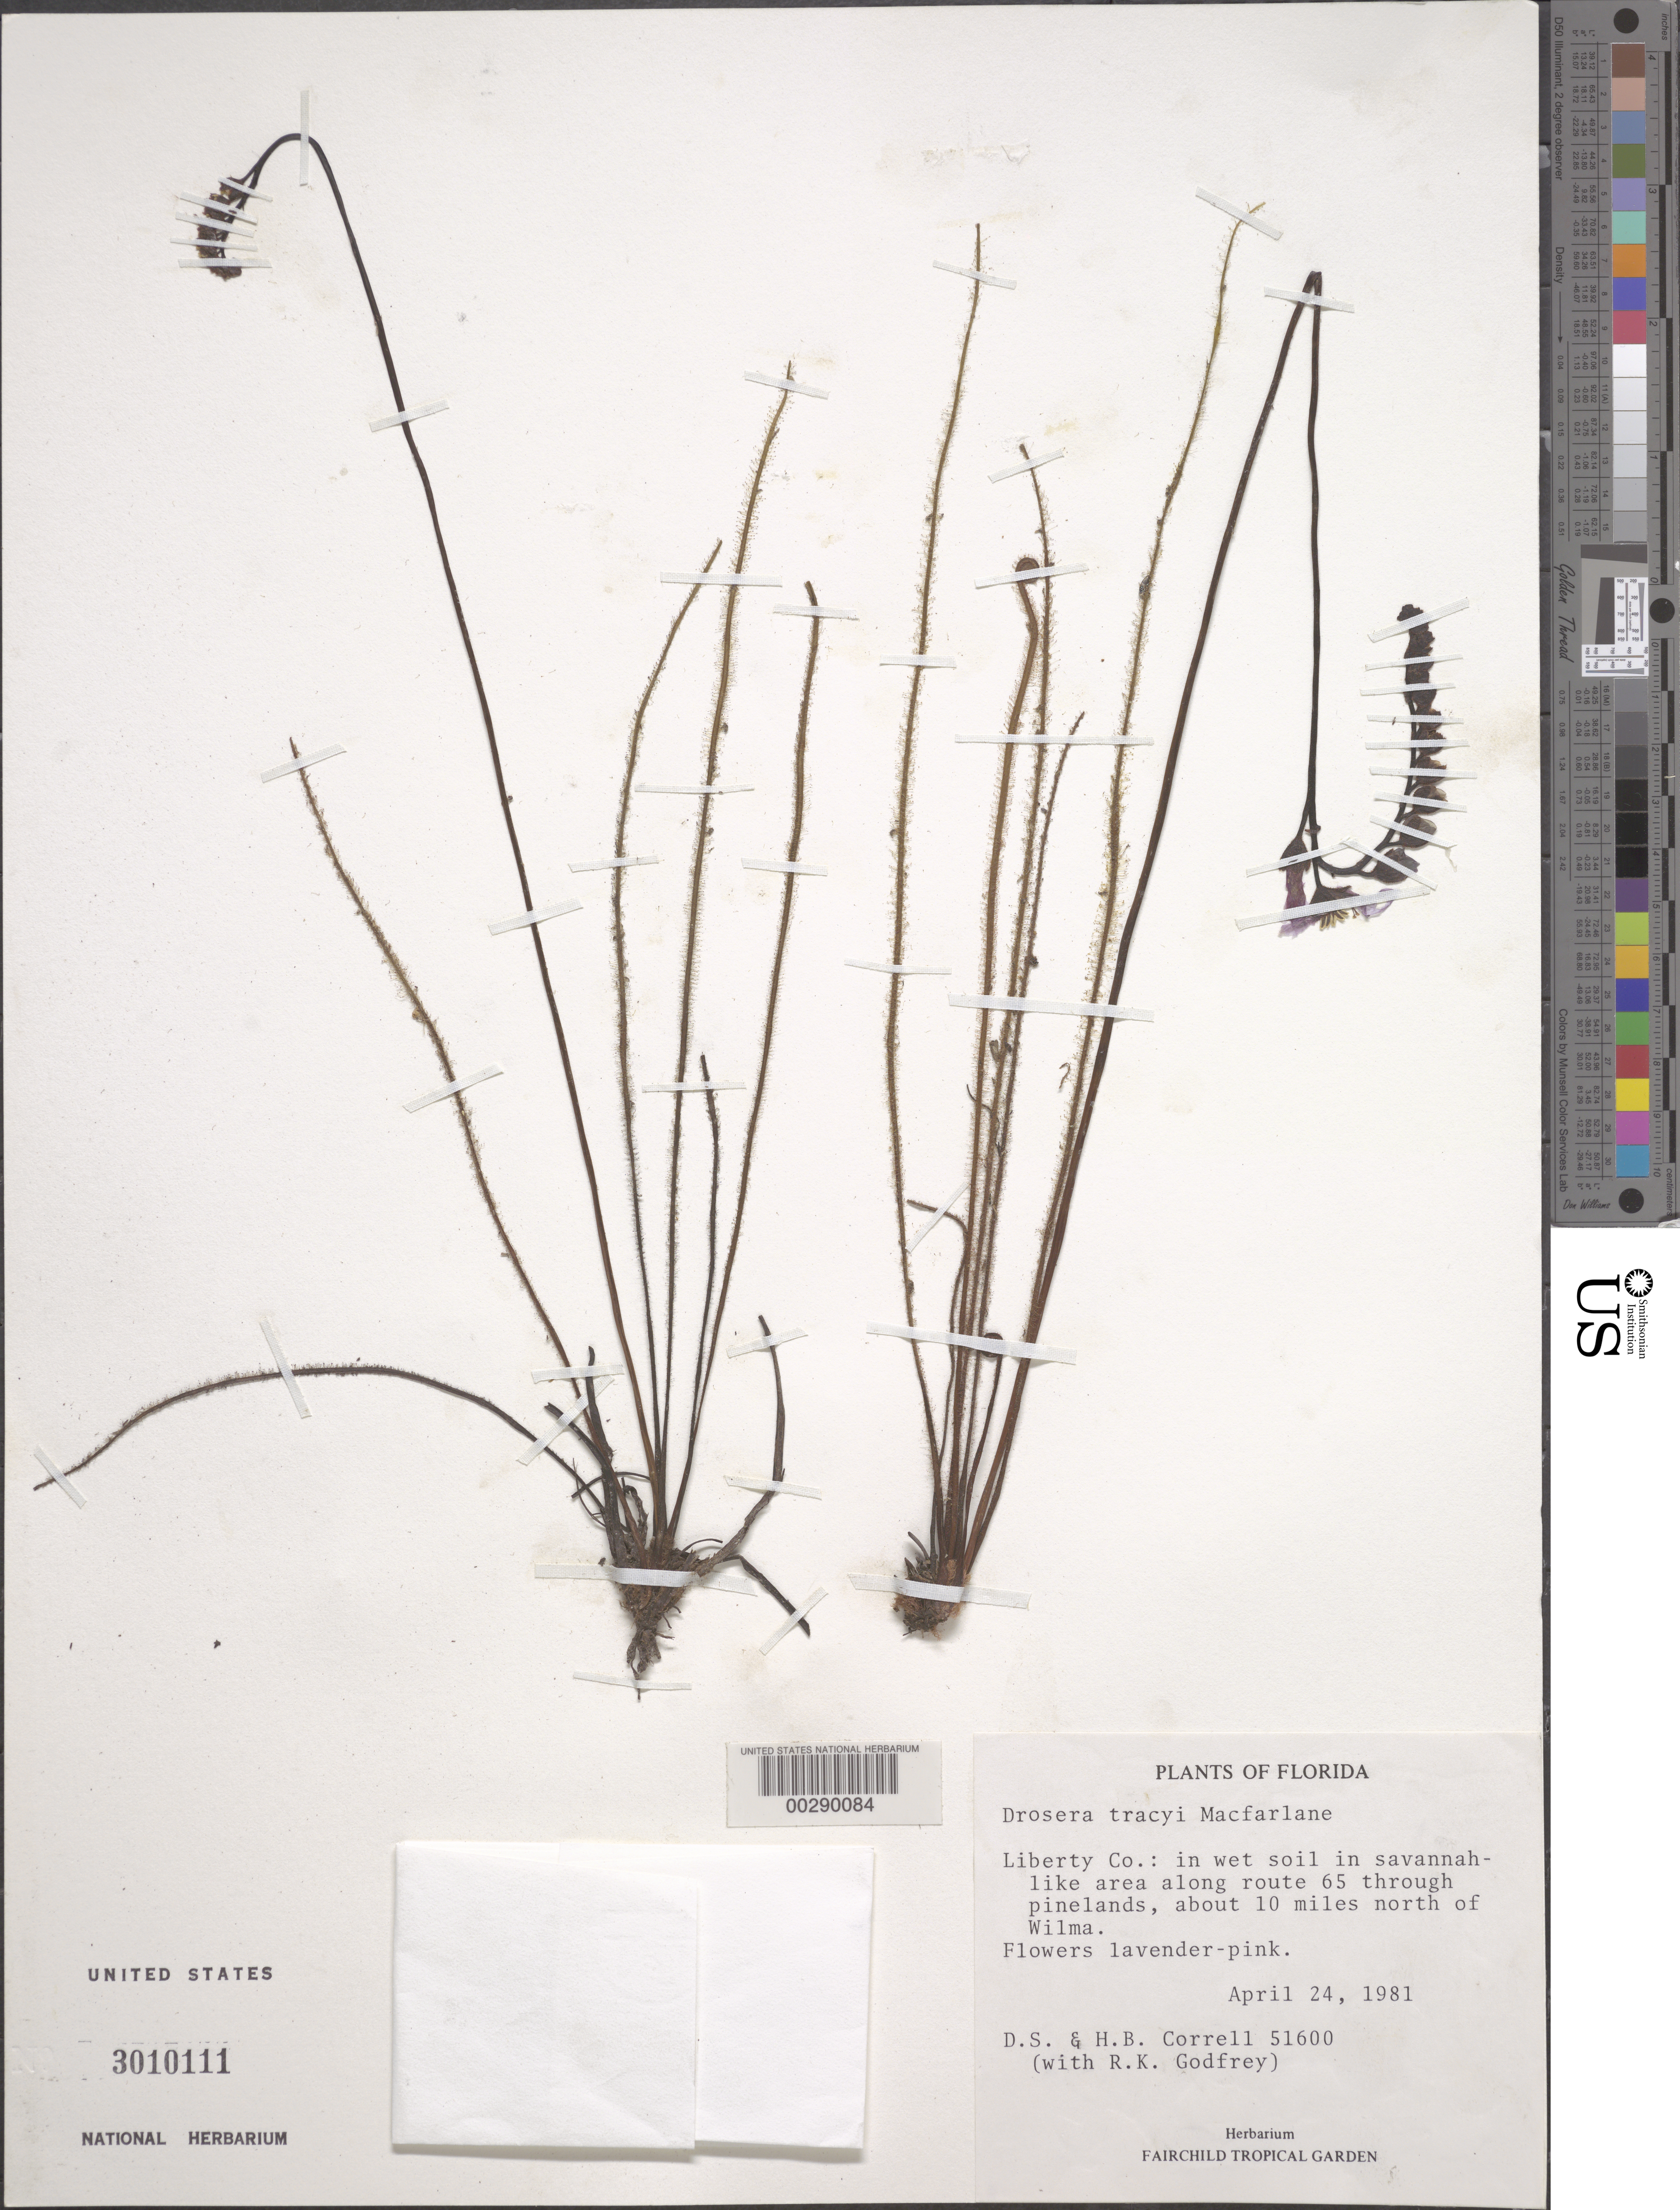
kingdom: Plantae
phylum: Tracheophyta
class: Magnoliopsida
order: Caryophyllales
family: Droseraceae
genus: Drosera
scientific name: Drosera tracyi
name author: Macfarl.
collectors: D. S. Correll & H. Correll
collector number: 51600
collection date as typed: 24 Apr 1981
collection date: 1981-04-24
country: United States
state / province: Florida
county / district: Liberty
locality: N of wilma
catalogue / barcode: US 3010111